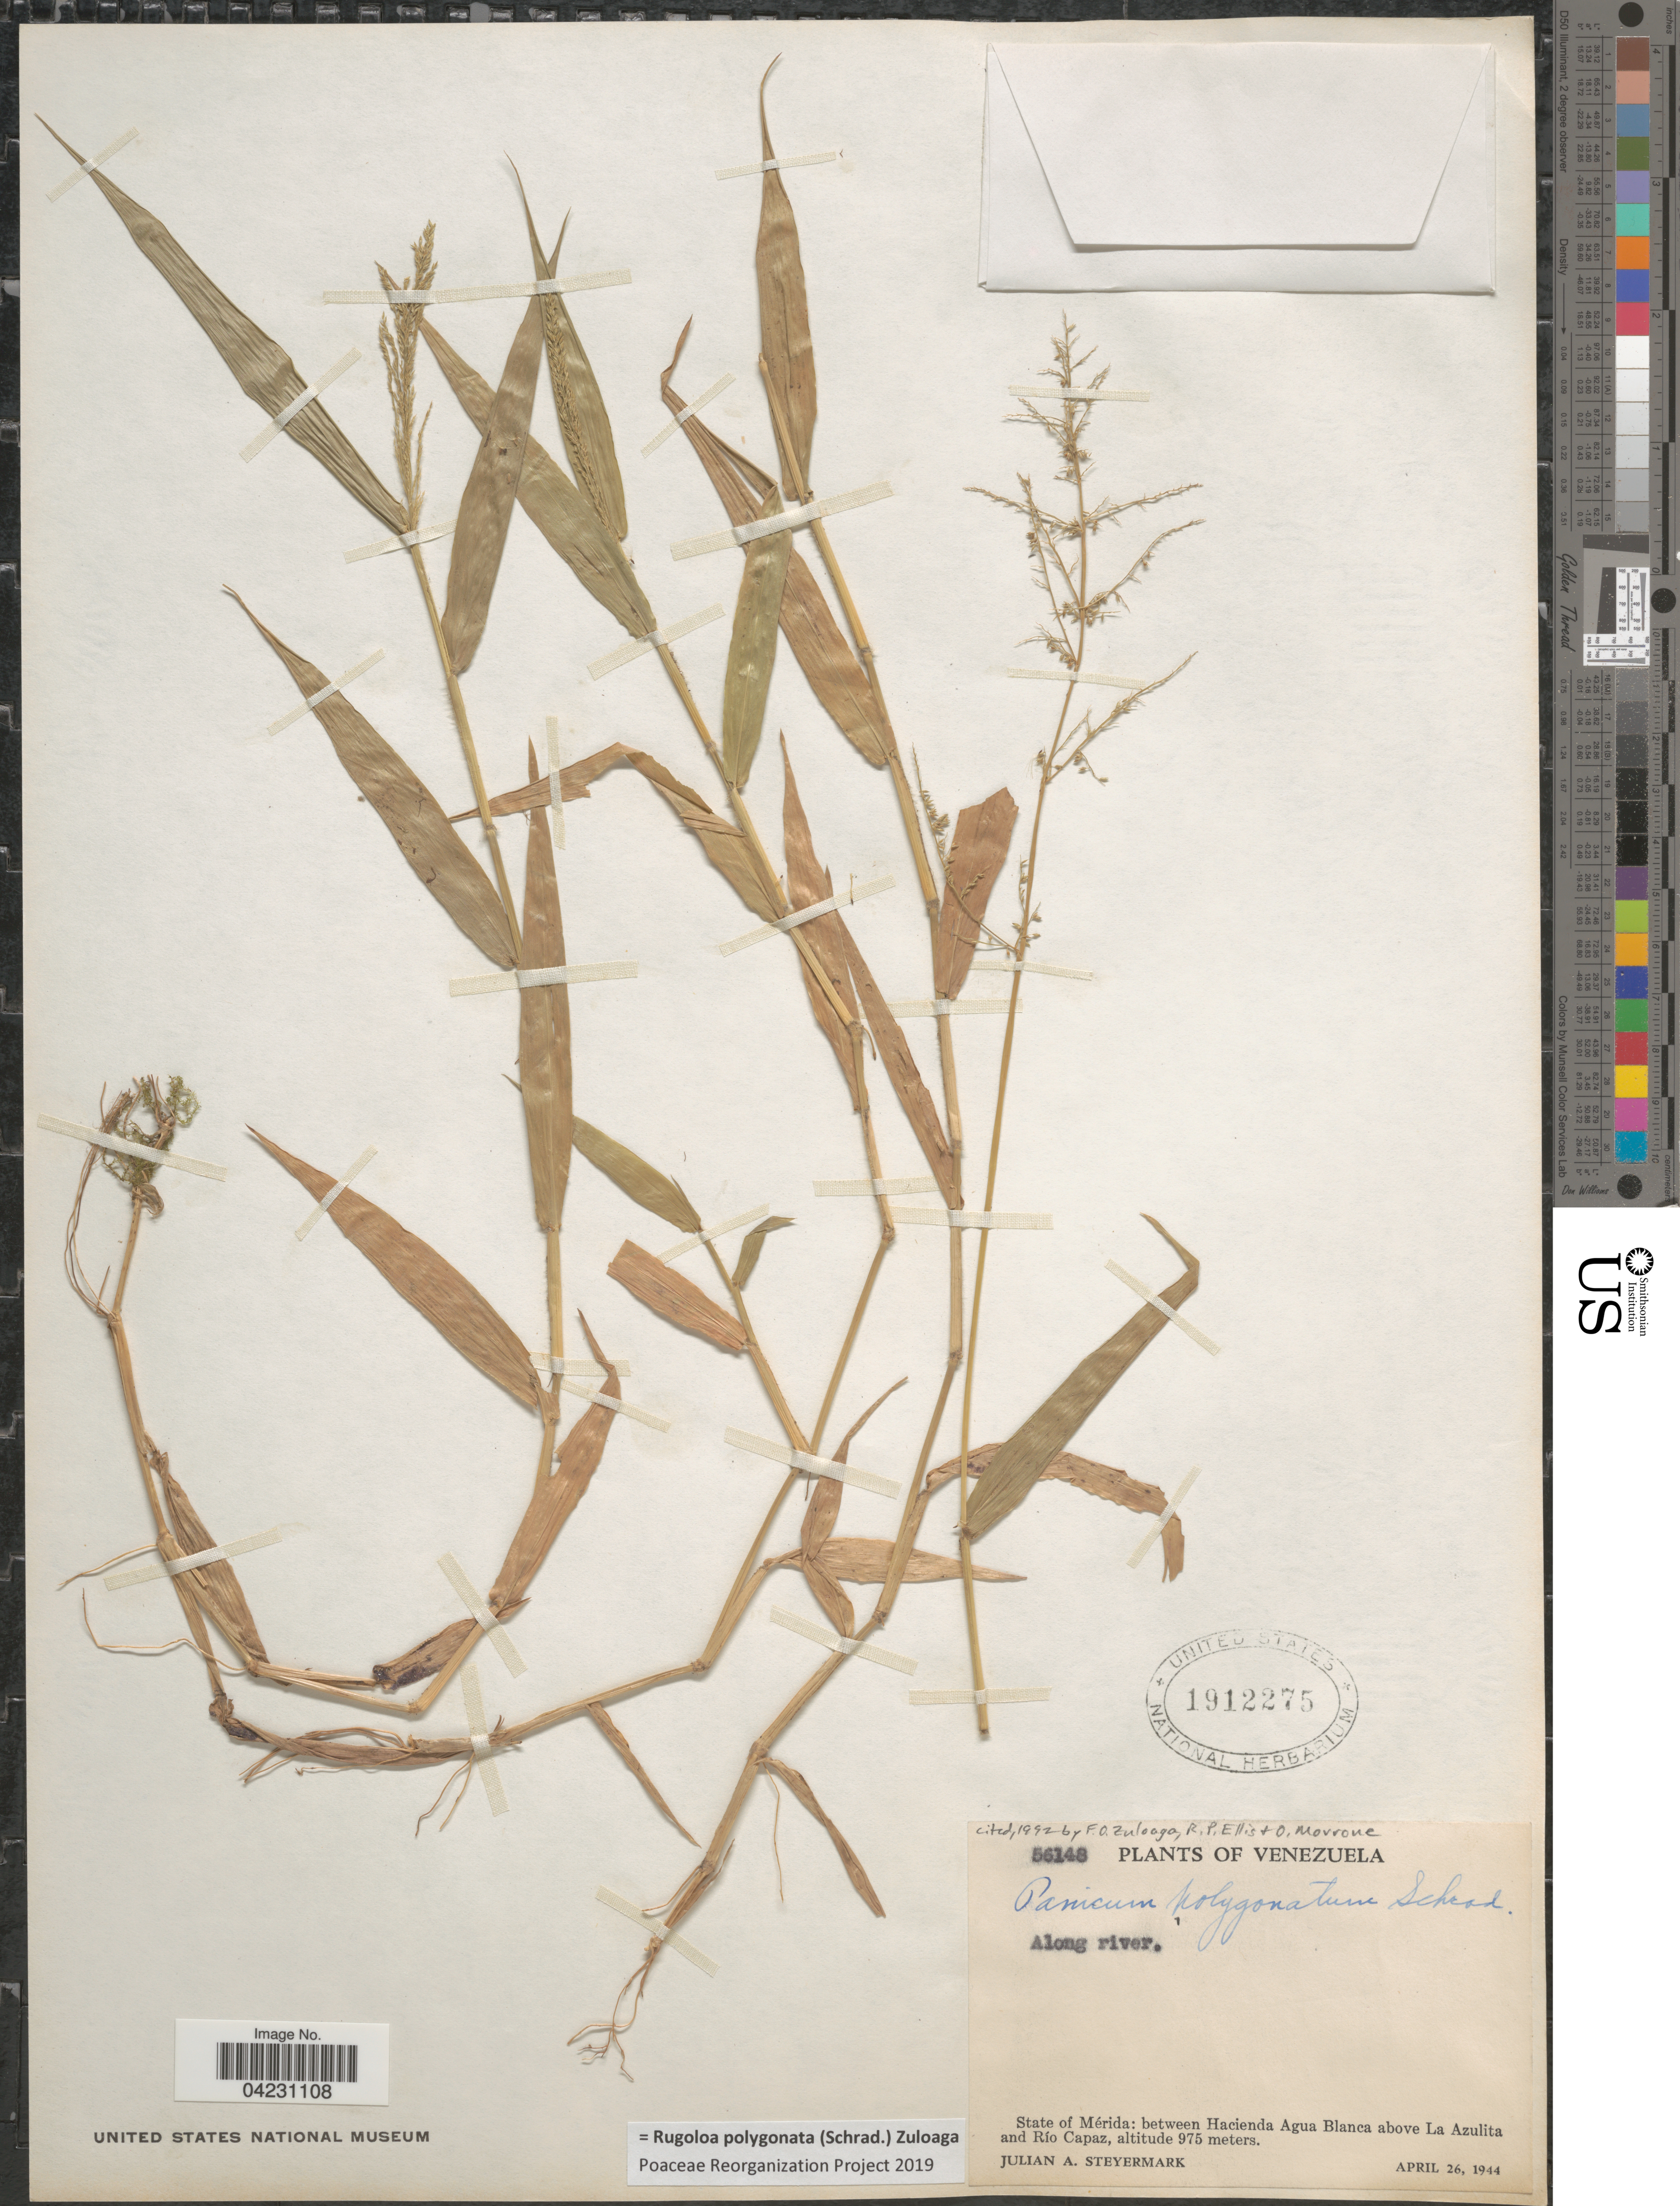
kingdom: Plantae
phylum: Tracheophyta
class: Liliopsida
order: Poales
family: Poaceae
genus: Rugoloa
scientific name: Rugoloa polygonata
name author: (Schrad.) Zuloaga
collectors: J. Steyermark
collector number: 56148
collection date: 1944-04-26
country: Venezuela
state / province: Merida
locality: Along river. State of Mérida: between Hacienda Agua Blanca above La Azulita and Río Capaz.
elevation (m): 975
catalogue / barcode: US 1912275